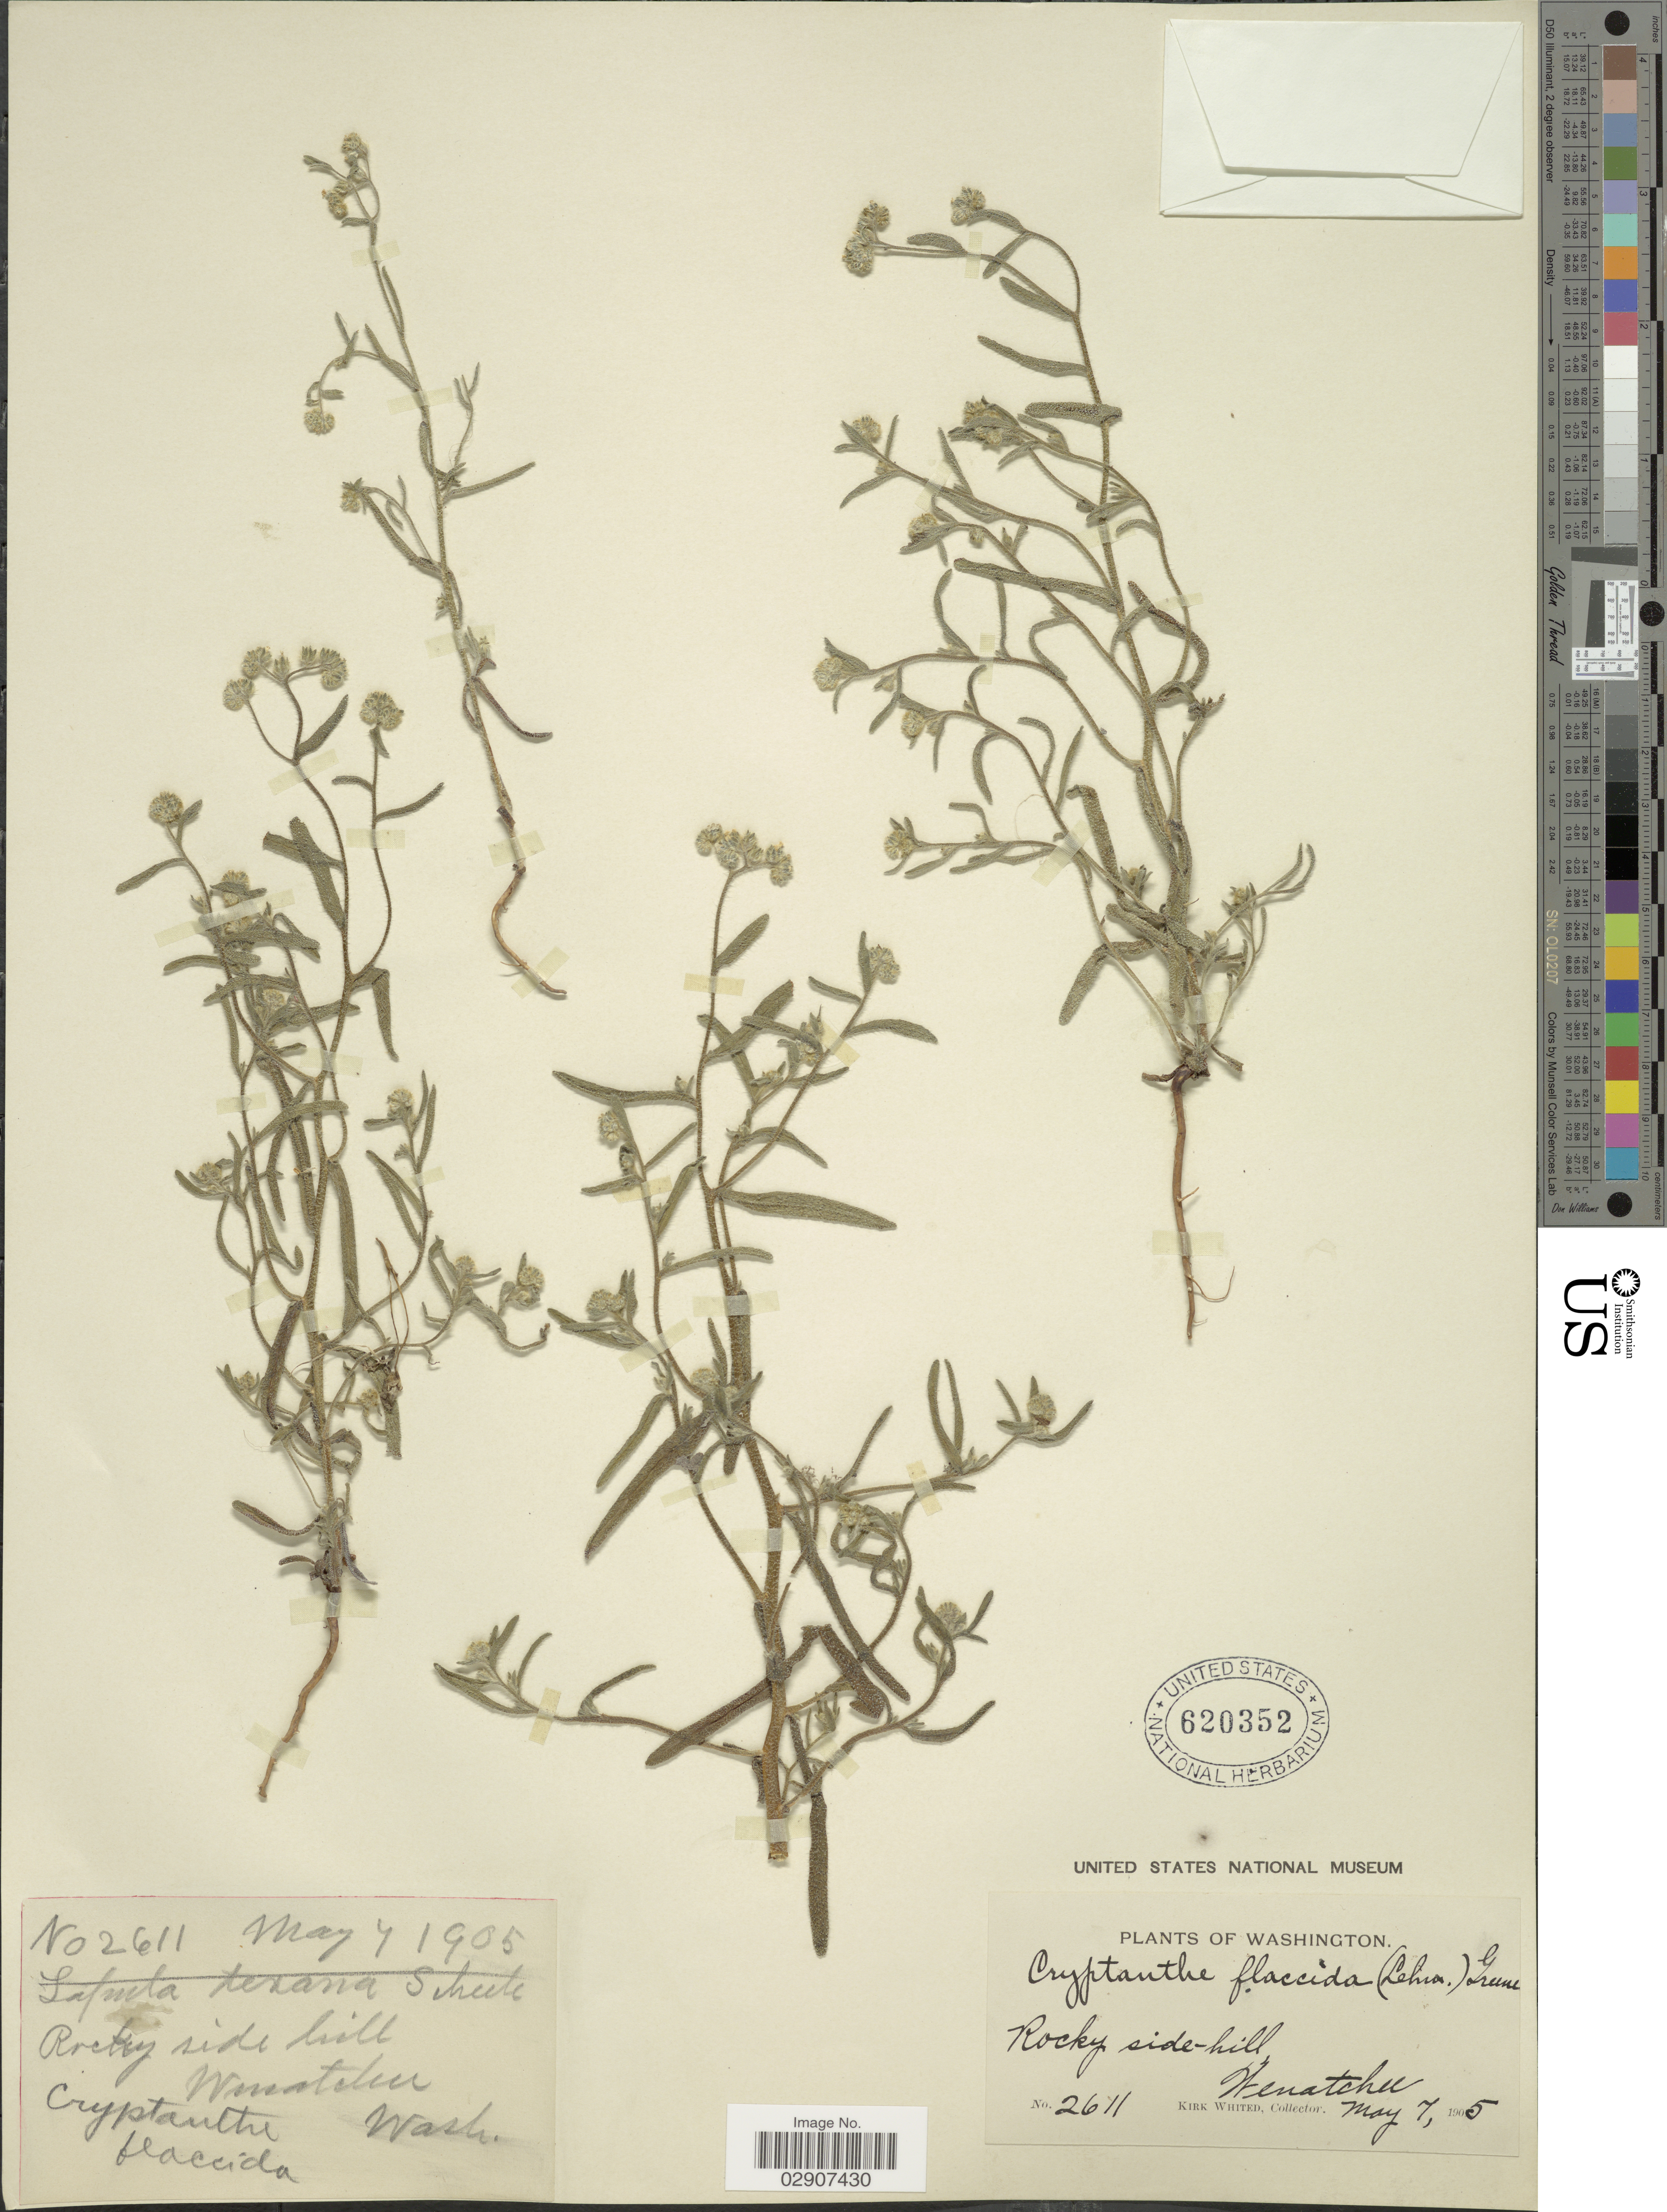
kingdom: Plantae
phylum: Tracheophyta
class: Magnoliopsida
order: Boraginales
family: Boraginaceae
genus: Cryptantha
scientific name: Cryptantha flaccida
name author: (Douglas ex Lehm.) Greene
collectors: K. Whited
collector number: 2611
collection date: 1905-05-07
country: United States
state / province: Washington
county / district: Chelan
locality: Rocky side-hill, Wenatchee.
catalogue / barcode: US 620352